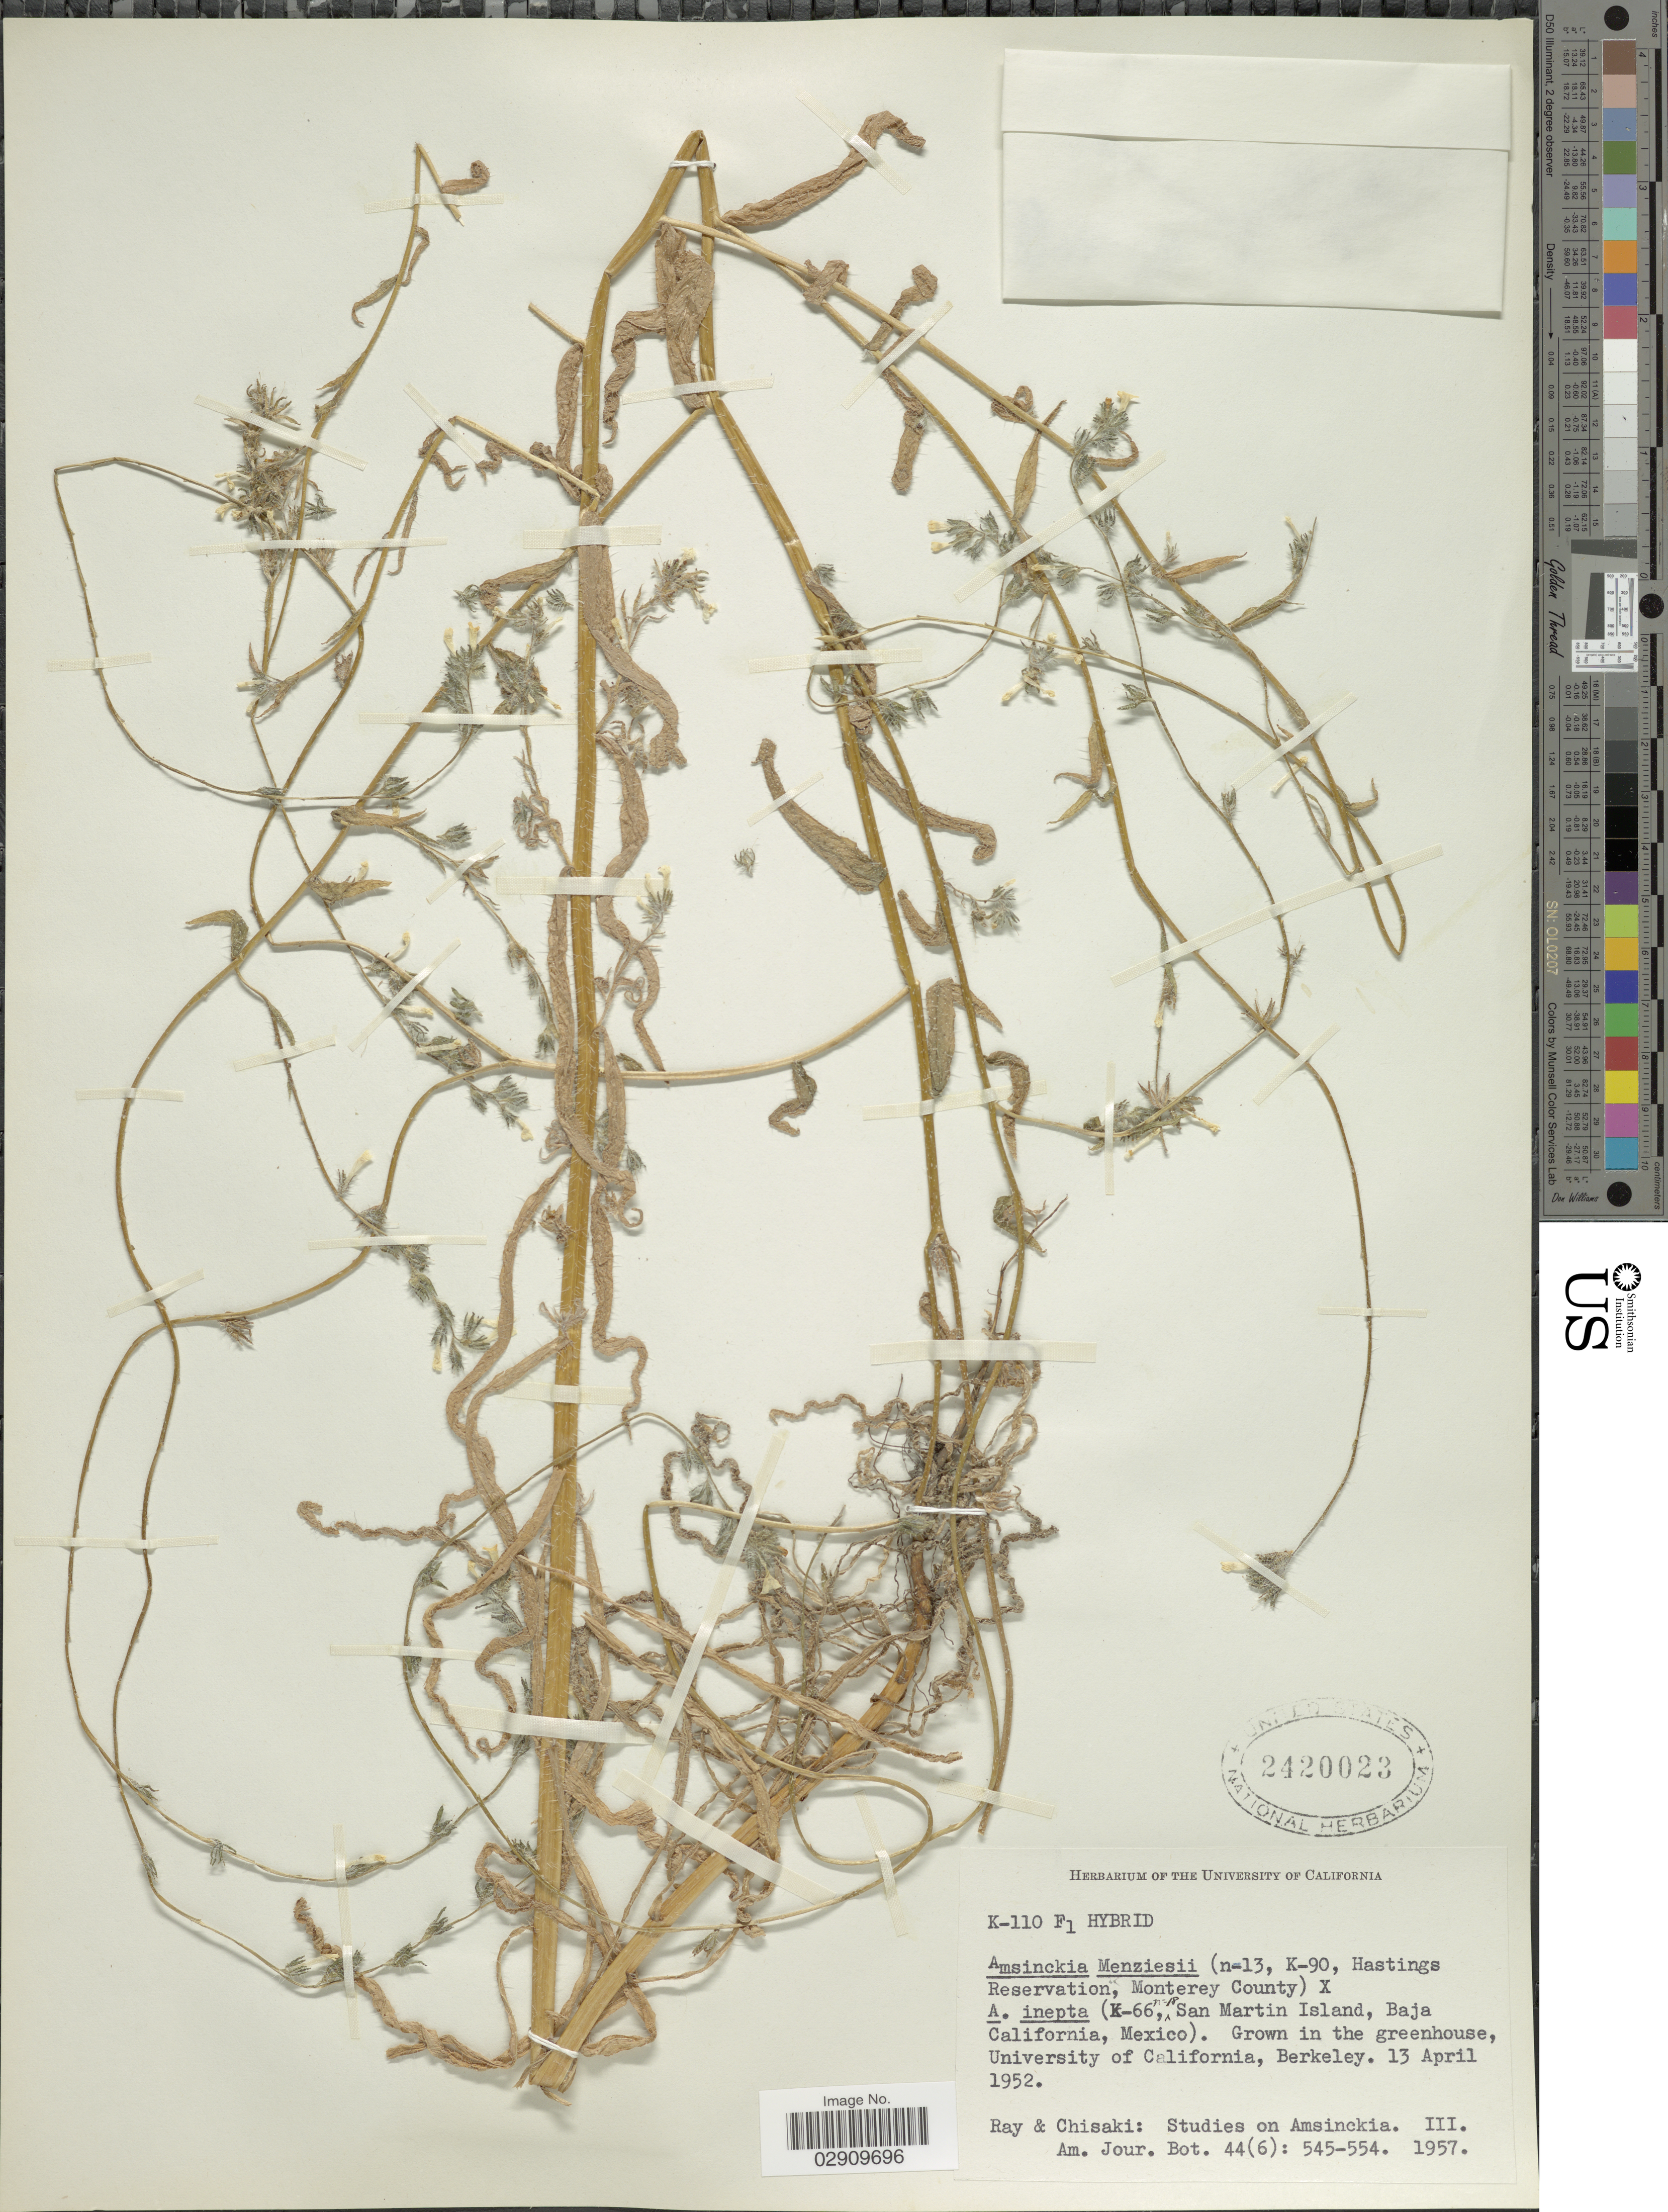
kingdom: Plantae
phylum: Tracheophyta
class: Magnoliopsida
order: Boraginales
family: Boraginaceae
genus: Amsinckia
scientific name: Amsinckia menziesii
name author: A. Nelson & J.F. Macbr.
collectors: -. Ray & Chisaki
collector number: K-110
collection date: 1952-04-13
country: United States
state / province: California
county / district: Alameda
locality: Grown in the greenhouse, University of California, Berkeley.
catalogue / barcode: US 2420023